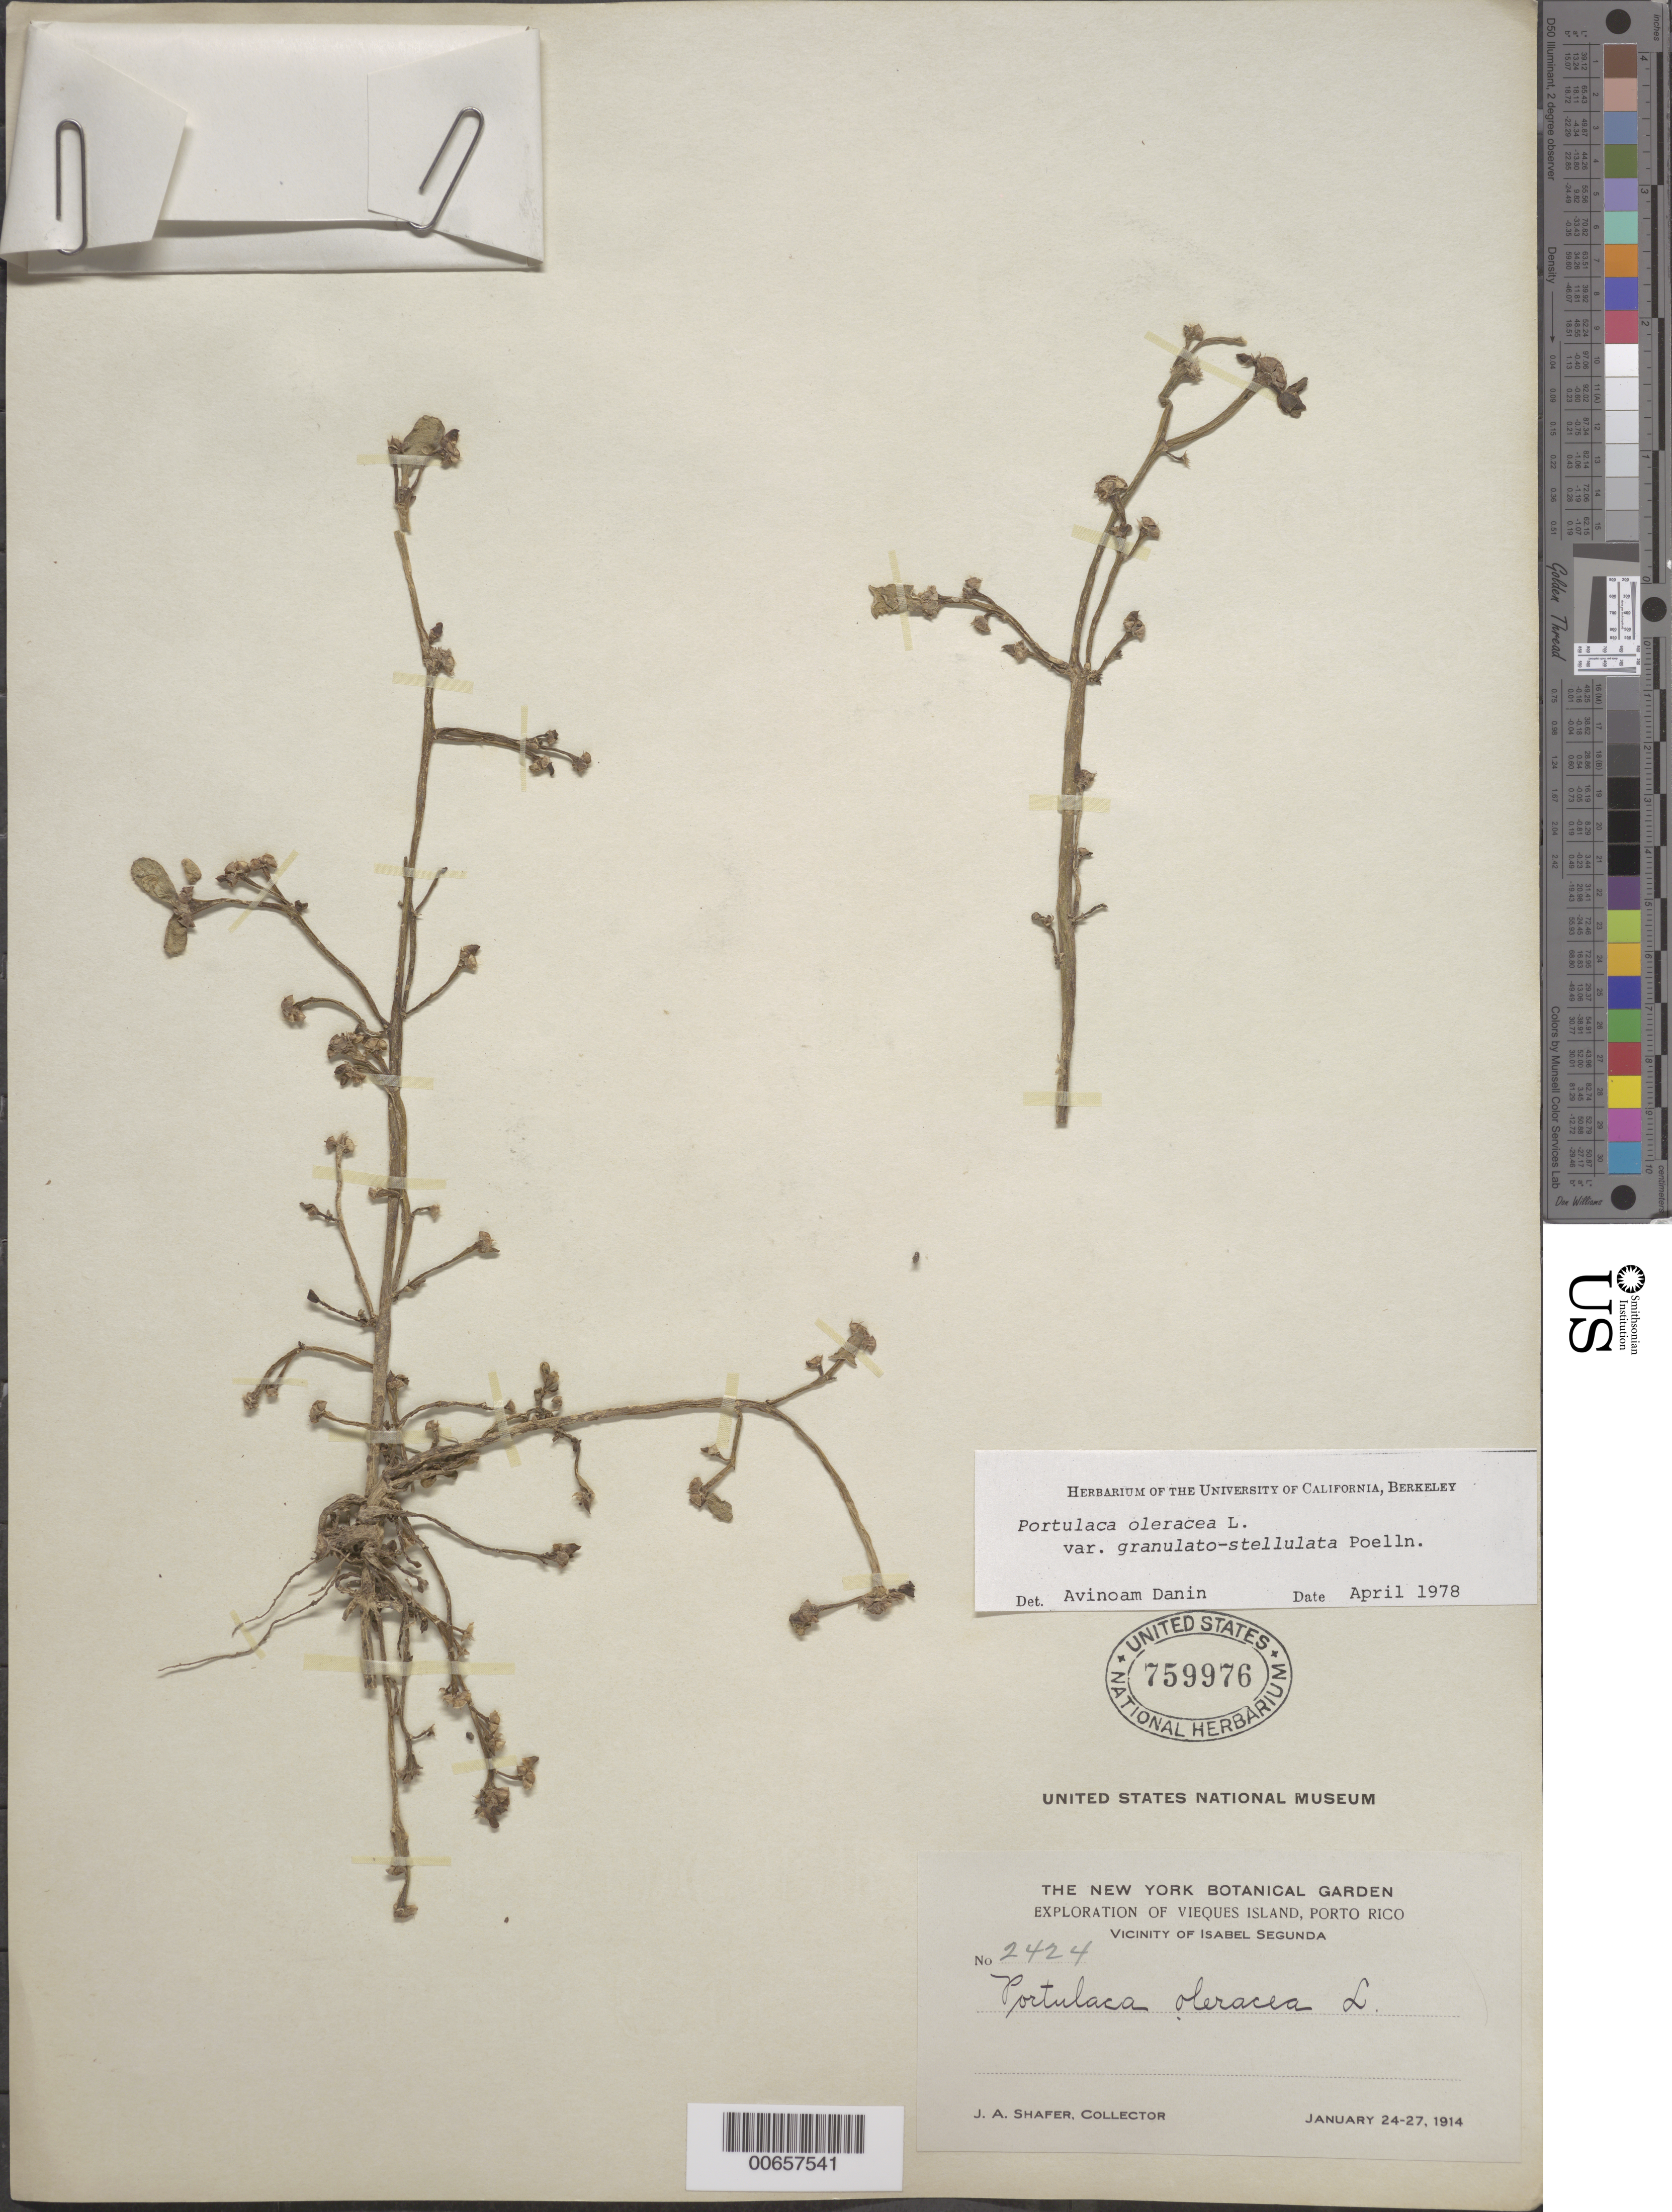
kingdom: Plantae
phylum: Tracheophyta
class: Magnoliopsida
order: Caryophyllales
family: Portulacaceae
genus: Portulaca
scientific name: Portulaca oleracea var. granulatostellulata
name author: Poelln.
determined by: Danin, A., (UC), University of California Berkeley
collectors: J. A. Shafer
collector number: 2424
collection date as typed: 24 Jan 1914 to 27 Jan 1914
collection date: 1914-01-24/1914-01-27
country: Puerto Rico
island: Vieques Island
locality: Isabel Segunda, vic of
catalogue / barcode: US 759976